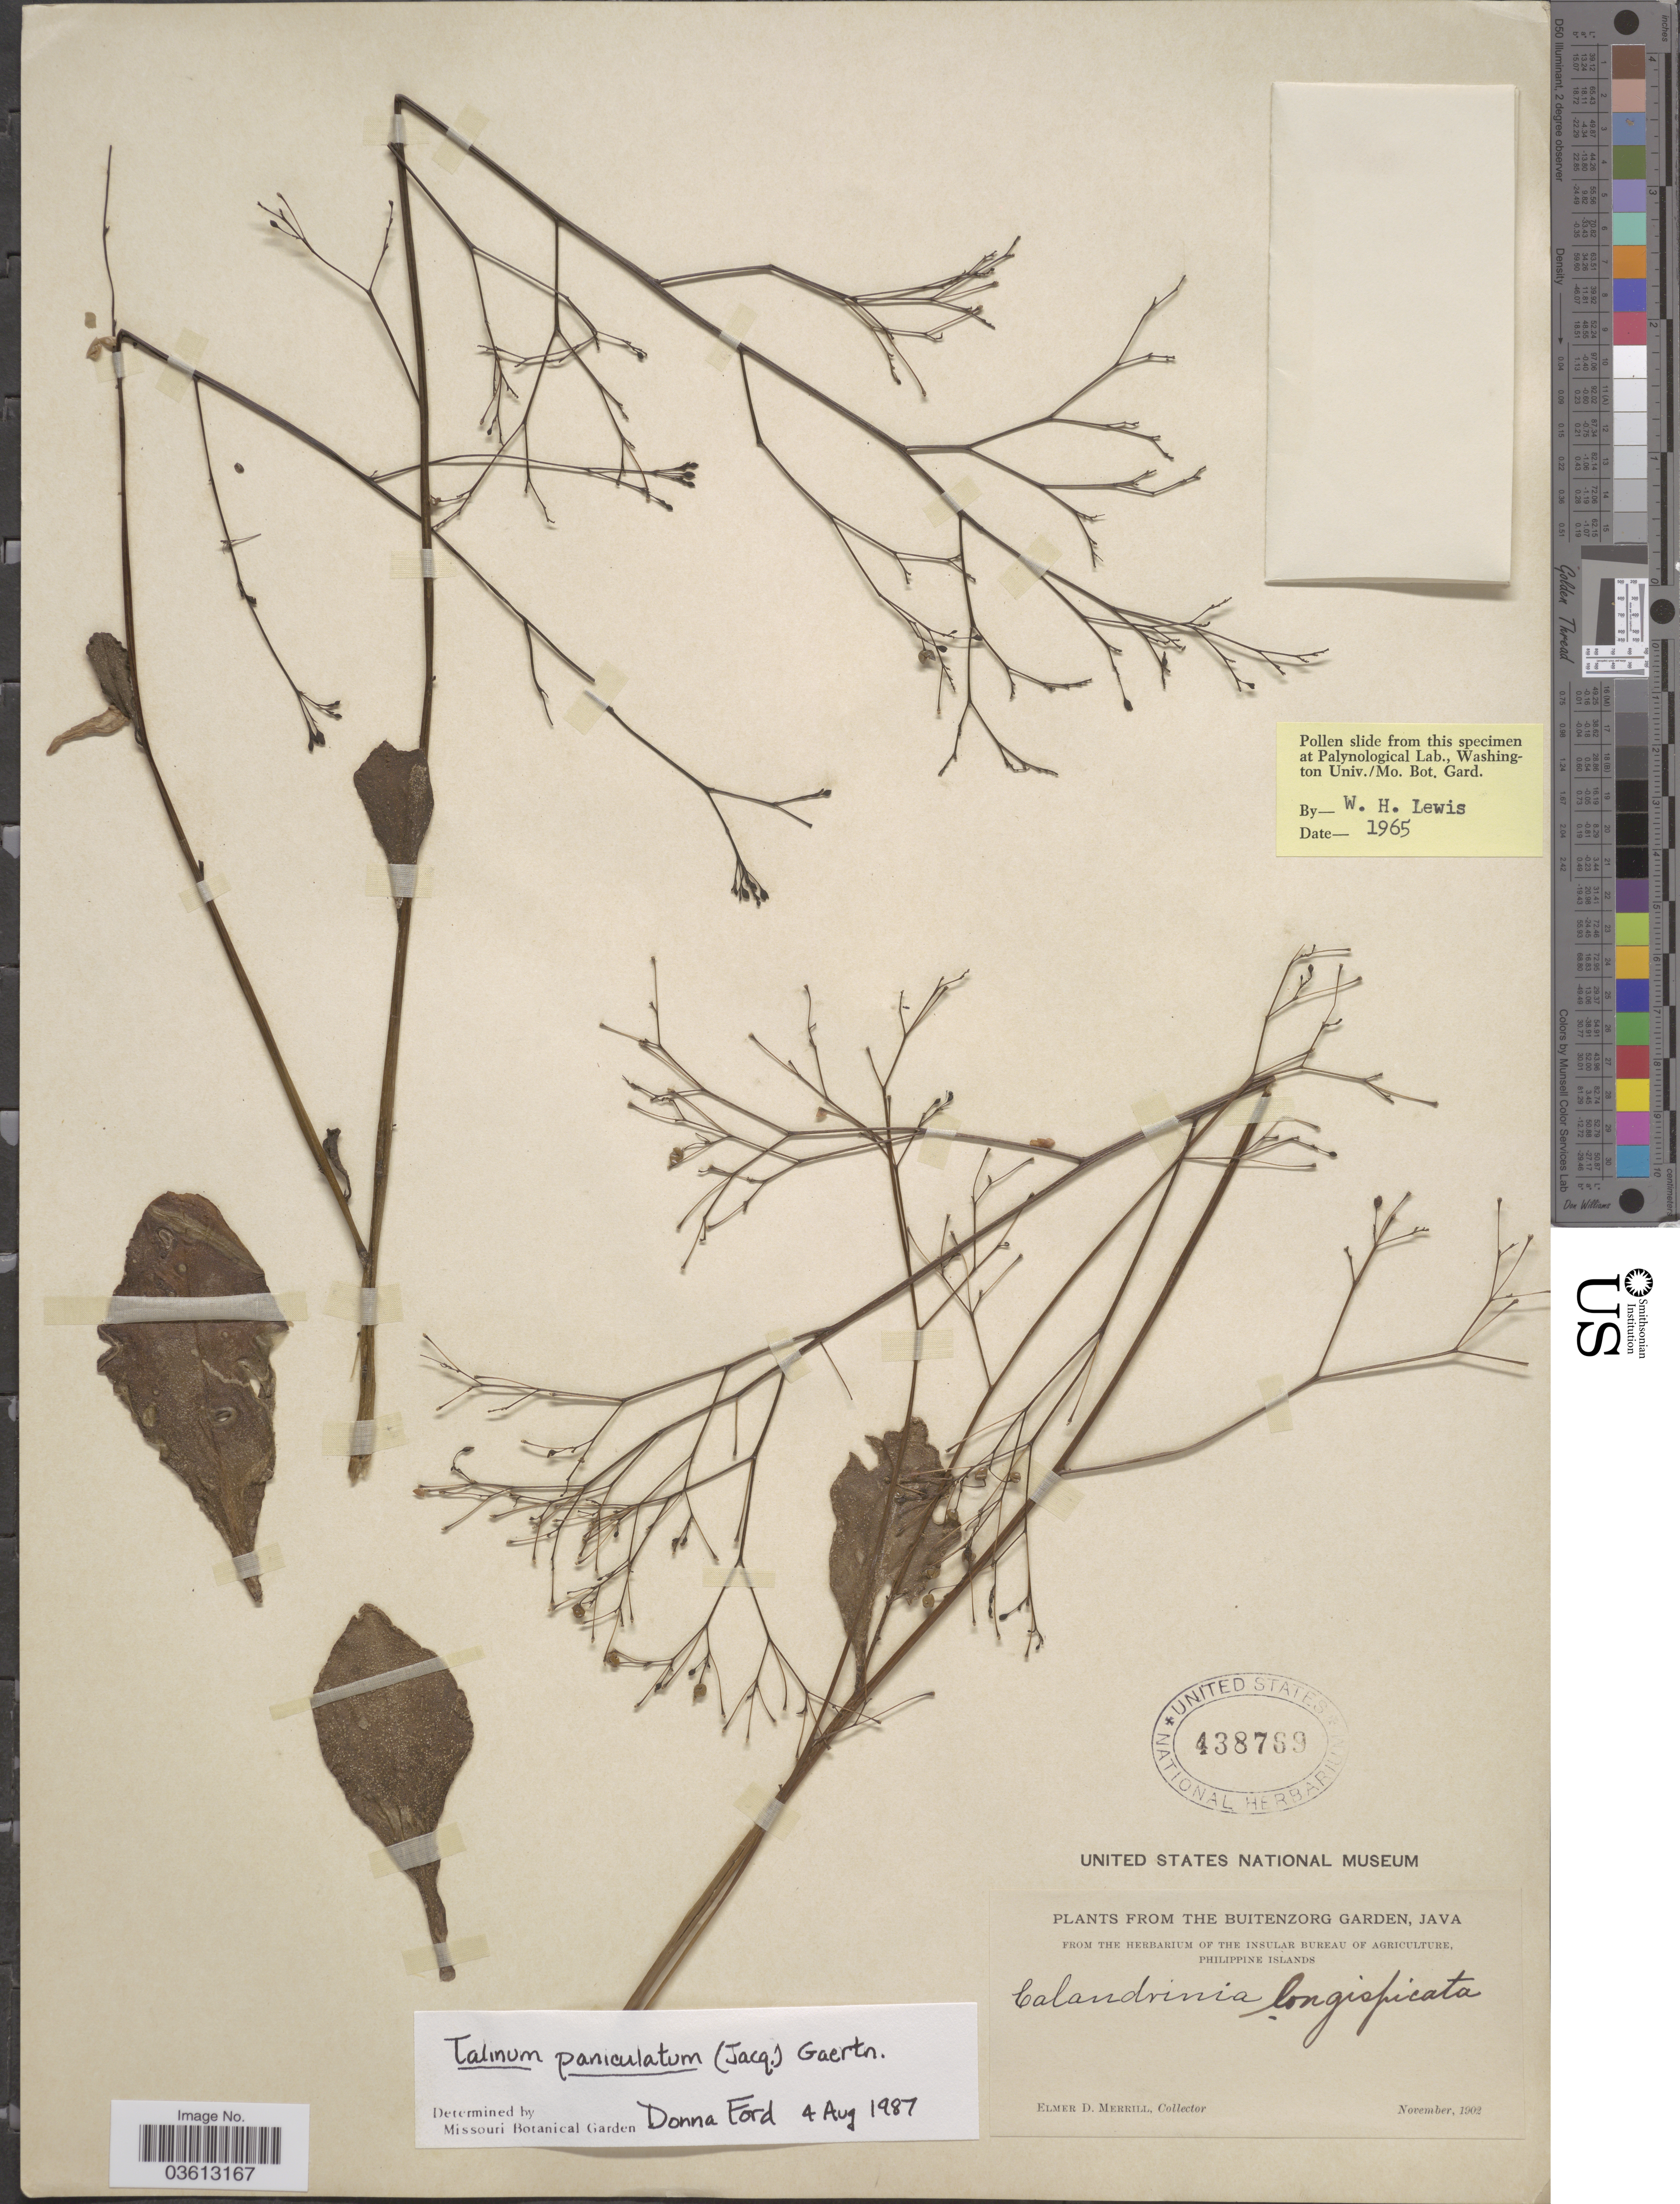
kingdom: Plantae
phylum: Tracheophyta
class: Magnoliopsida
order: Caryophyllales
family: Talinaceae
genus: Talinum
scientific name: Talinum paniculatum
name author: (Jacq.) Gaertn.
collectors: E. D. Merrill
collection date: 1902-11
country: Indonesia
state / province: Java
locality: The Buitenzorg Garden.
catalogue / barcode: US 438769